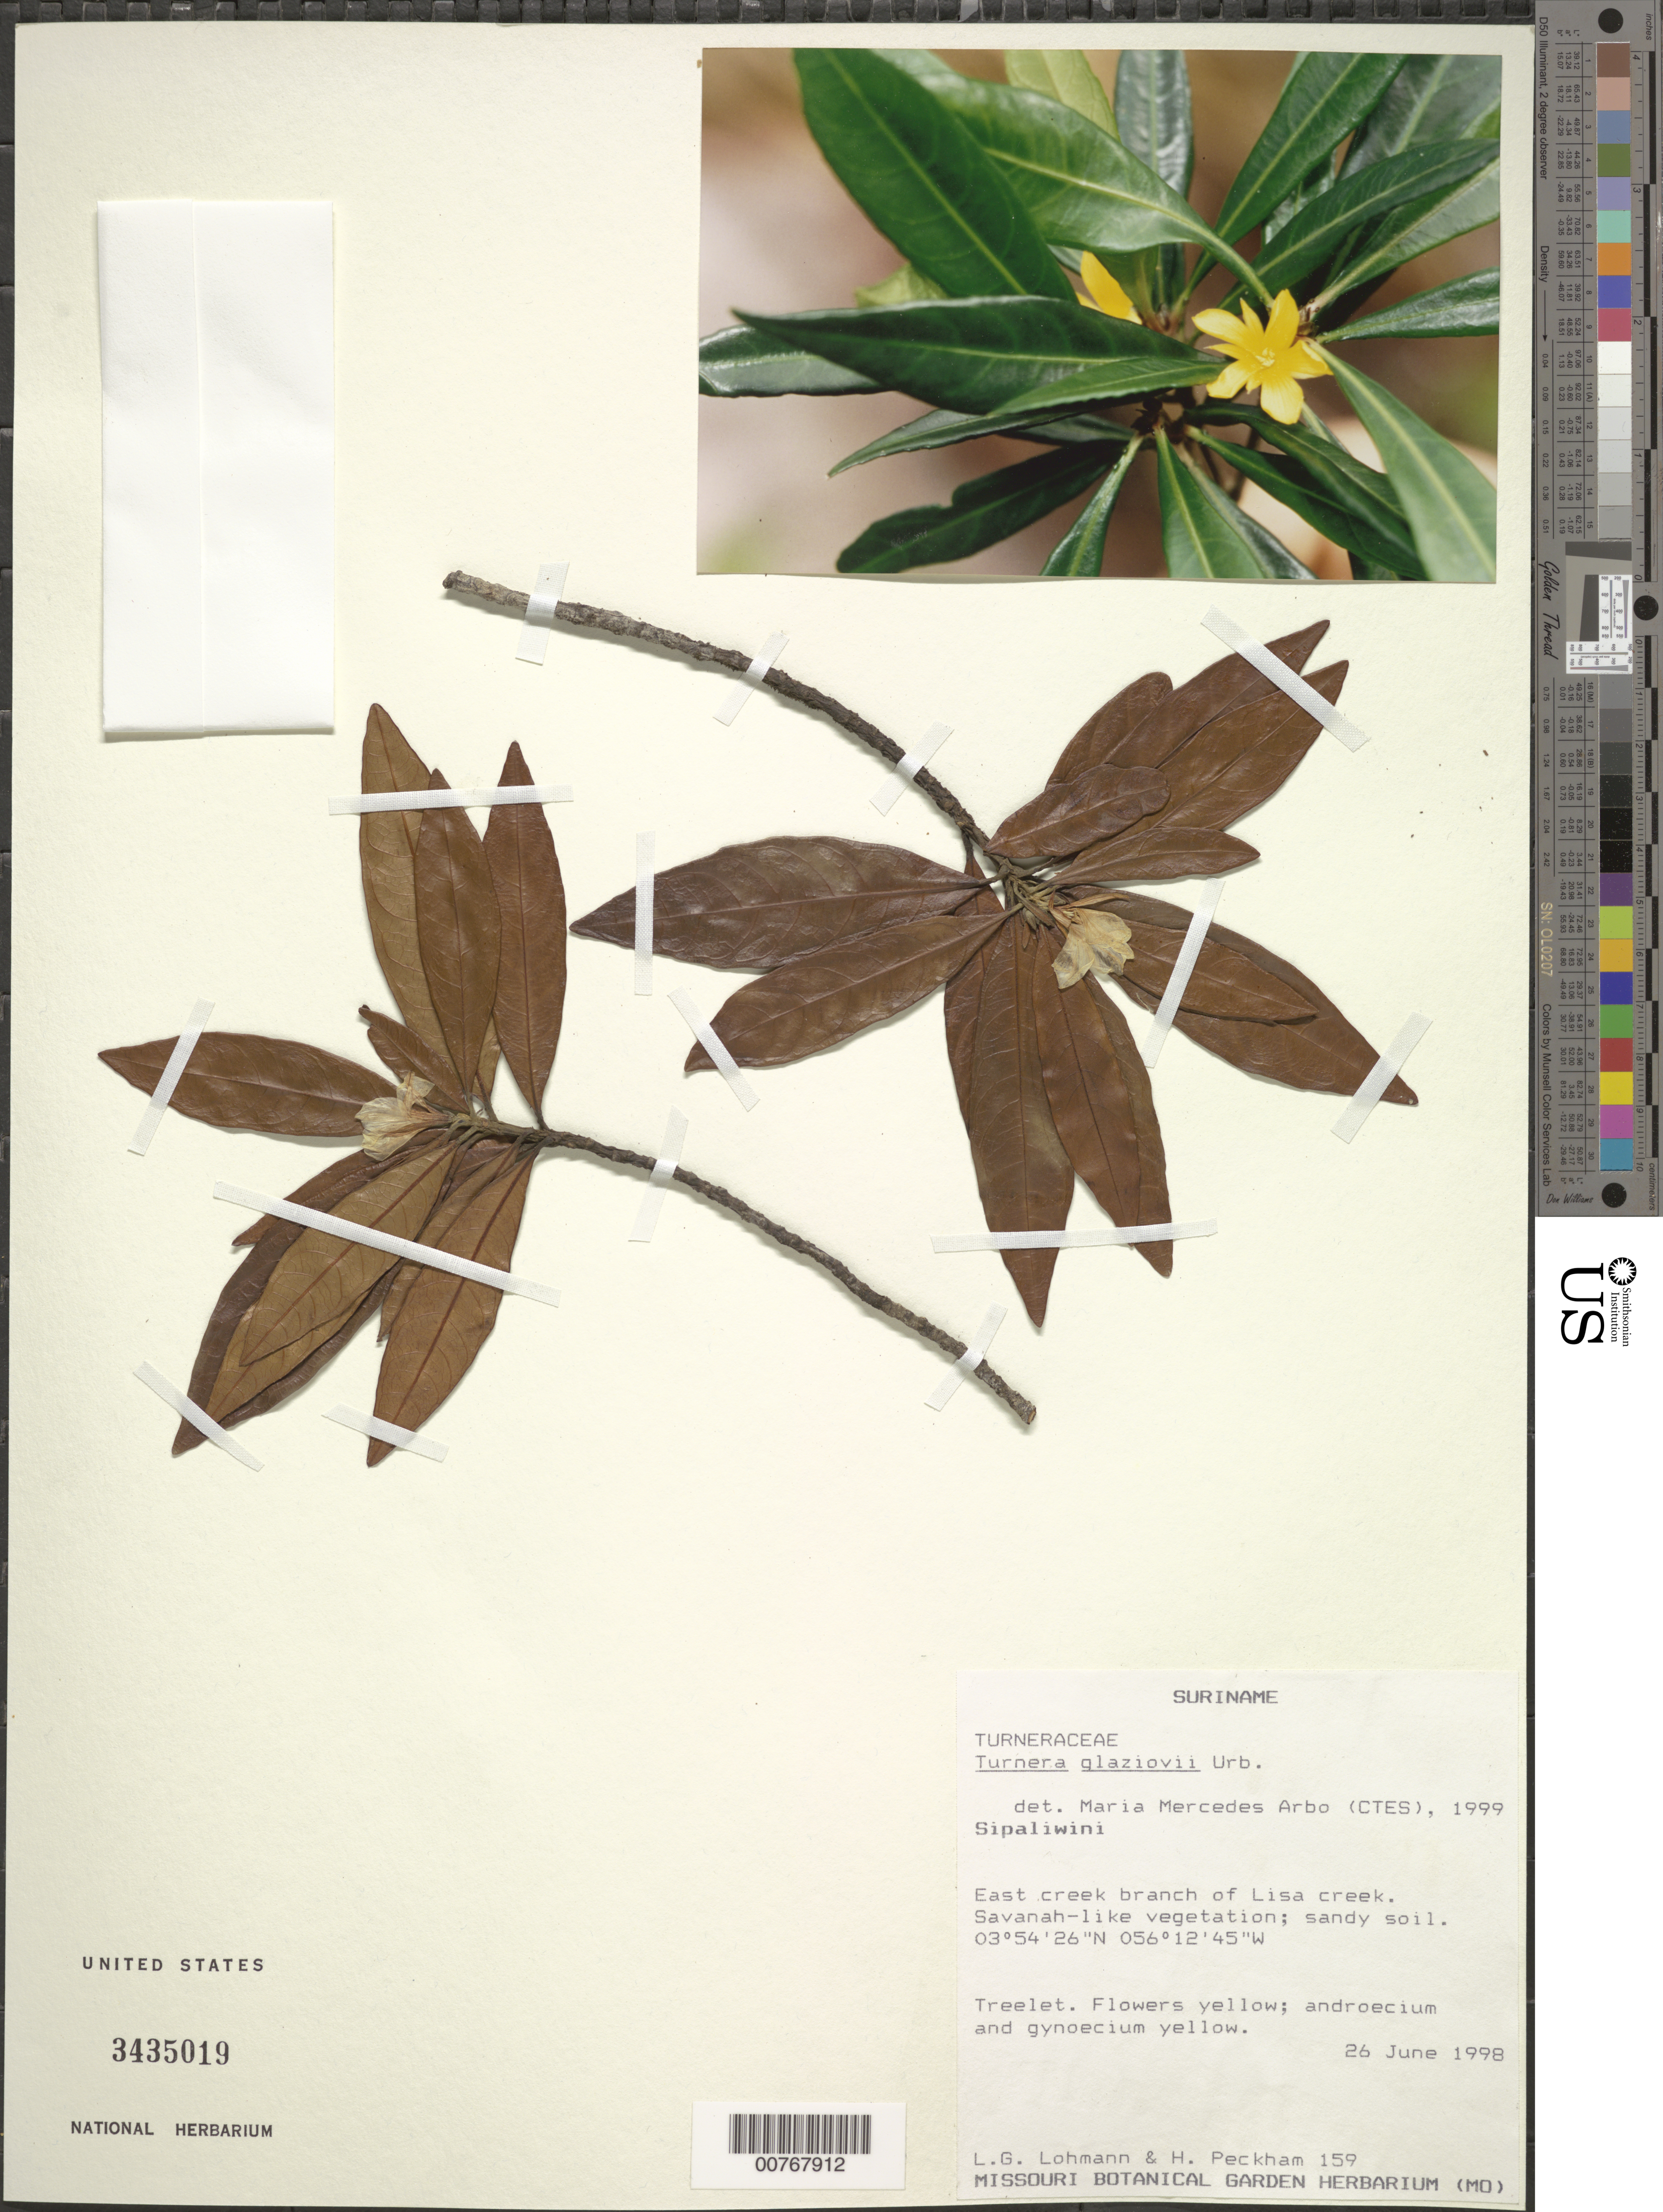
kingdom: Plantae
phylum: Tracheophyta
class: Magnoliopsida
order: Malpighiales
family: Turneraceae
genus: Turnera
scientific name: Turnera glaziovii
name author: Urb.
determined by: Arbo, M. M.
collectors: L. G. Lohmann & H. Peckham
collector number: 159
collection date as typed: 26-Jun-98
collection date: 1998-06-26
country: Suriname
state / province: Sipaliwini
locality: Lisa Creek, east creek branch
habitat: Savanna-like vegetation; sandy soil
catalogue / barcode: US 3435019